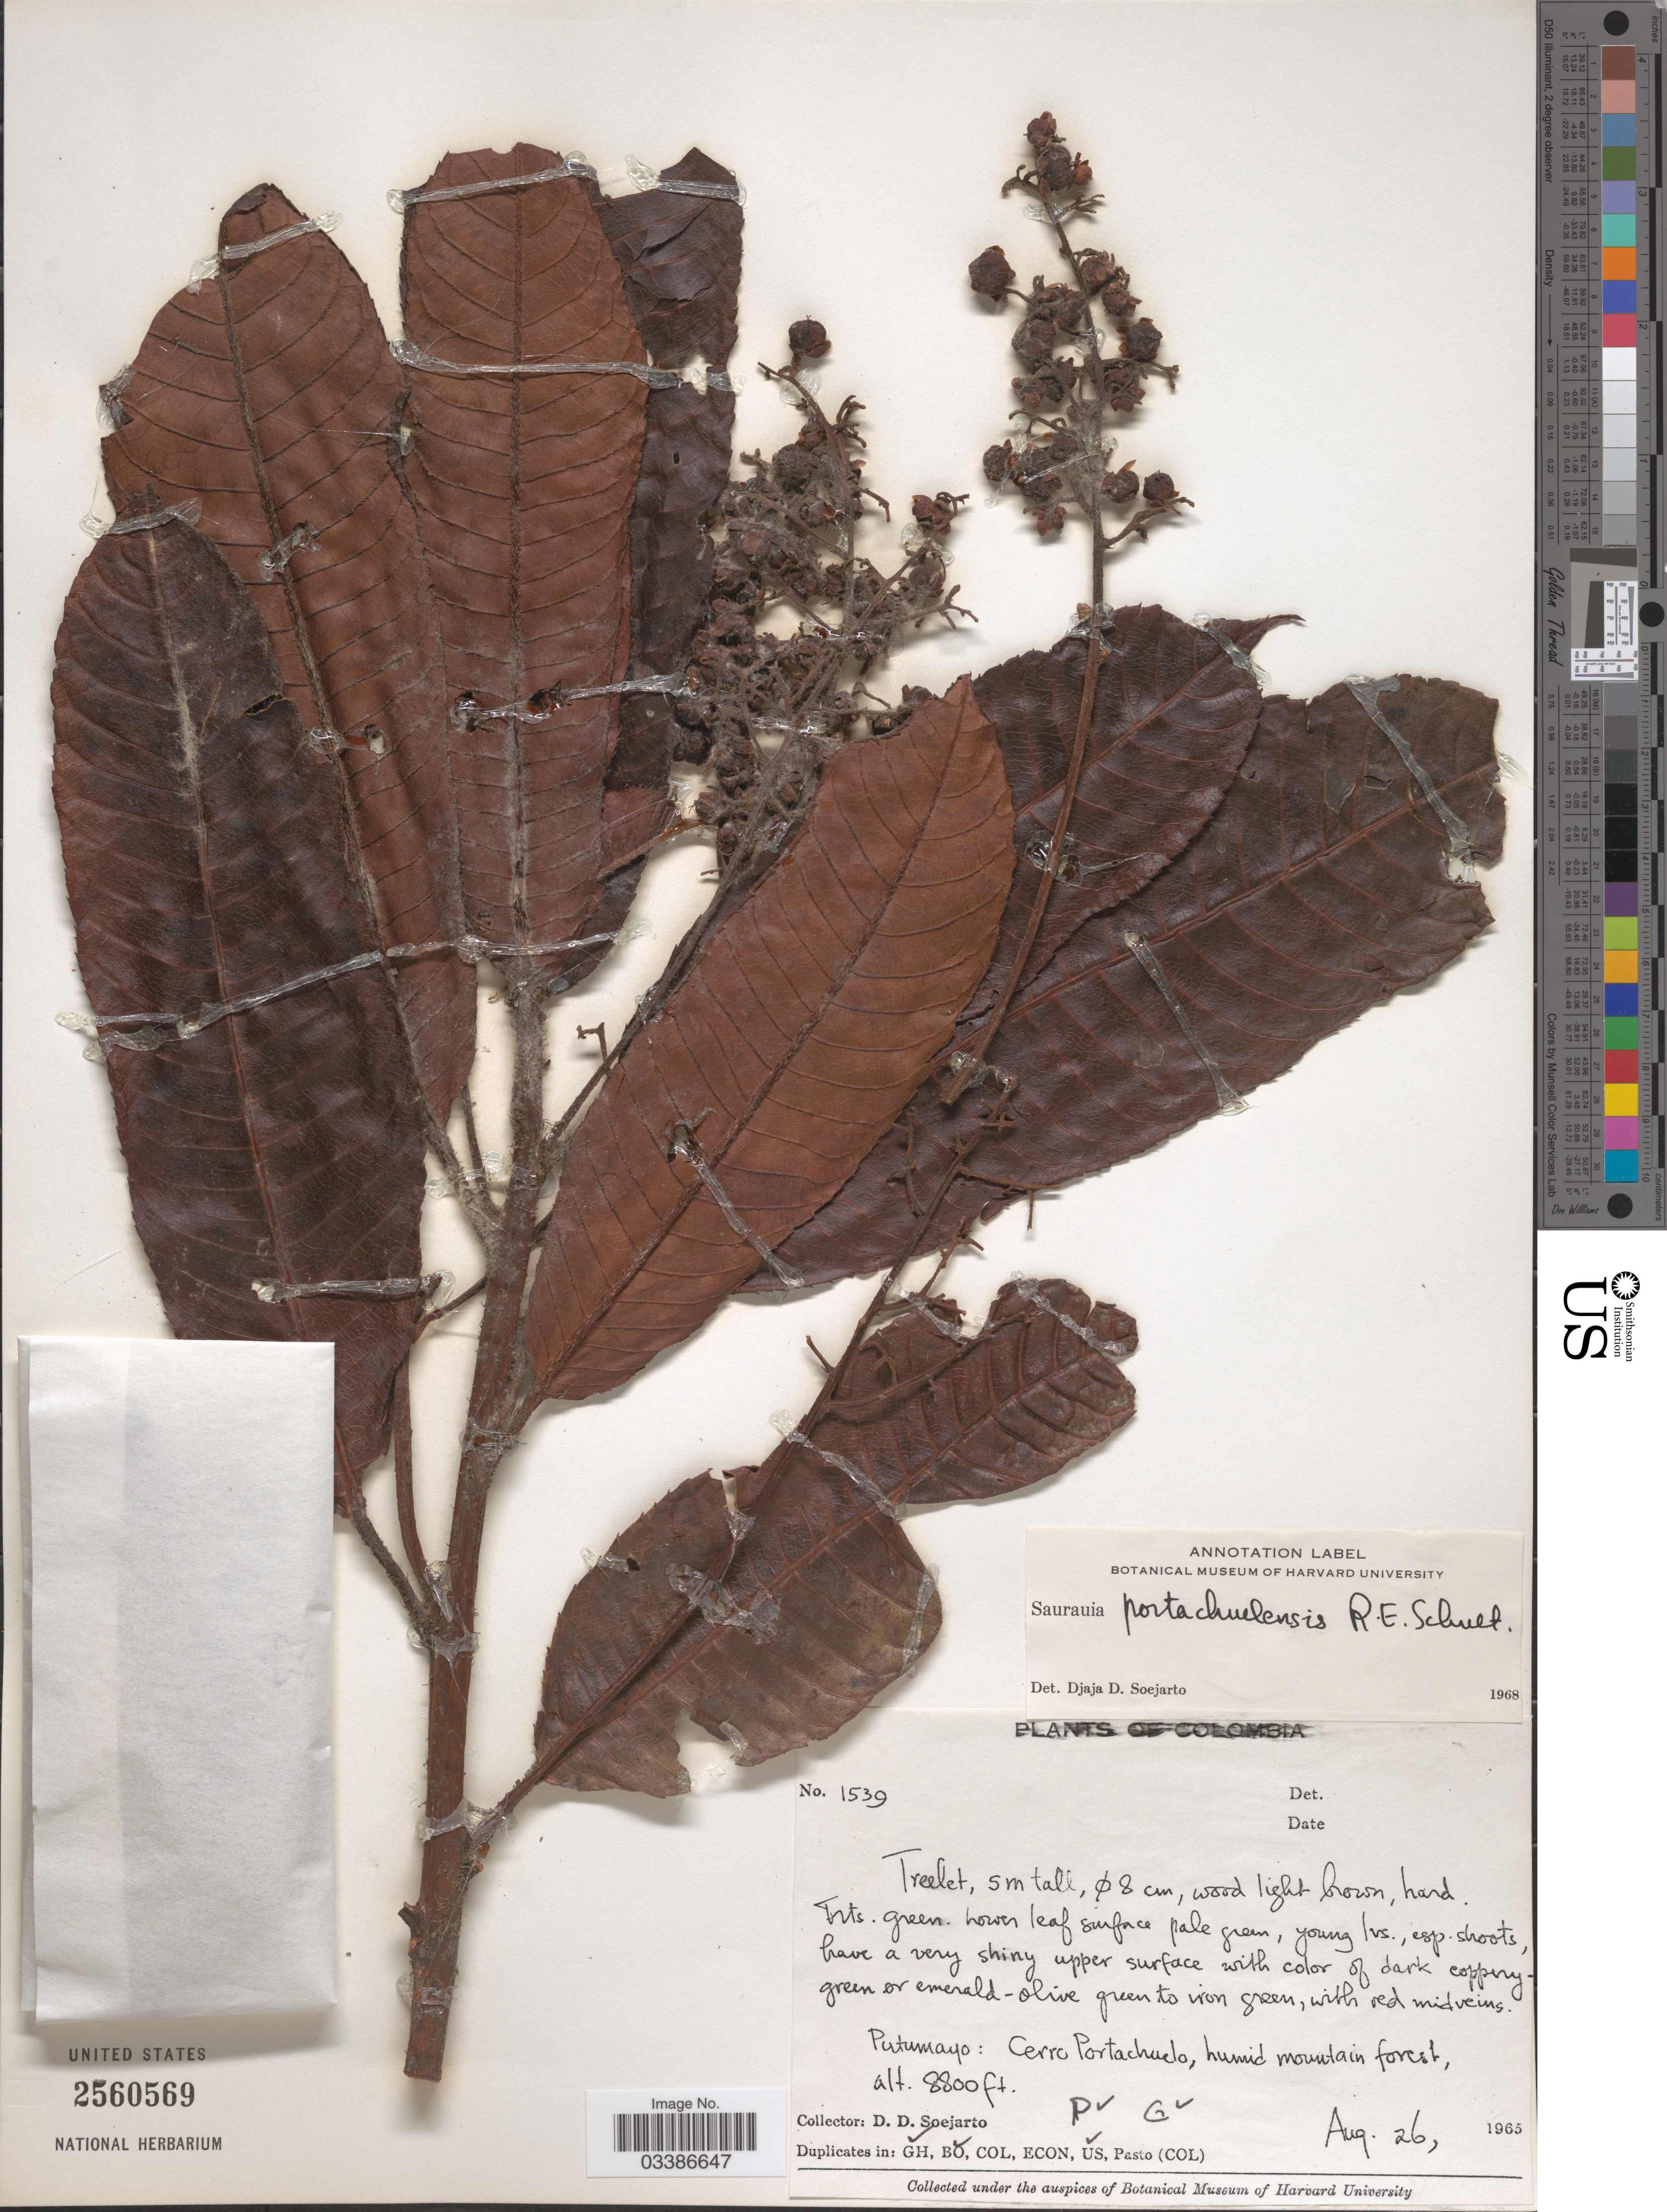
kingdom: Plantae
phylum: Tracheophyta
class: Magnoliopsida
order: Ericales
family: Actinidiaceae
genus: Saurauia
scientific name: Saurauia portachuelensis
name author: R.E. Schult.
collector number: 1539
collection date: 1965-08-26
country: Colombia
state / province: Putumayo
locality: Cerro Portachuelo.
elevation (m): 2682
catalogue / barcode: US 2560569